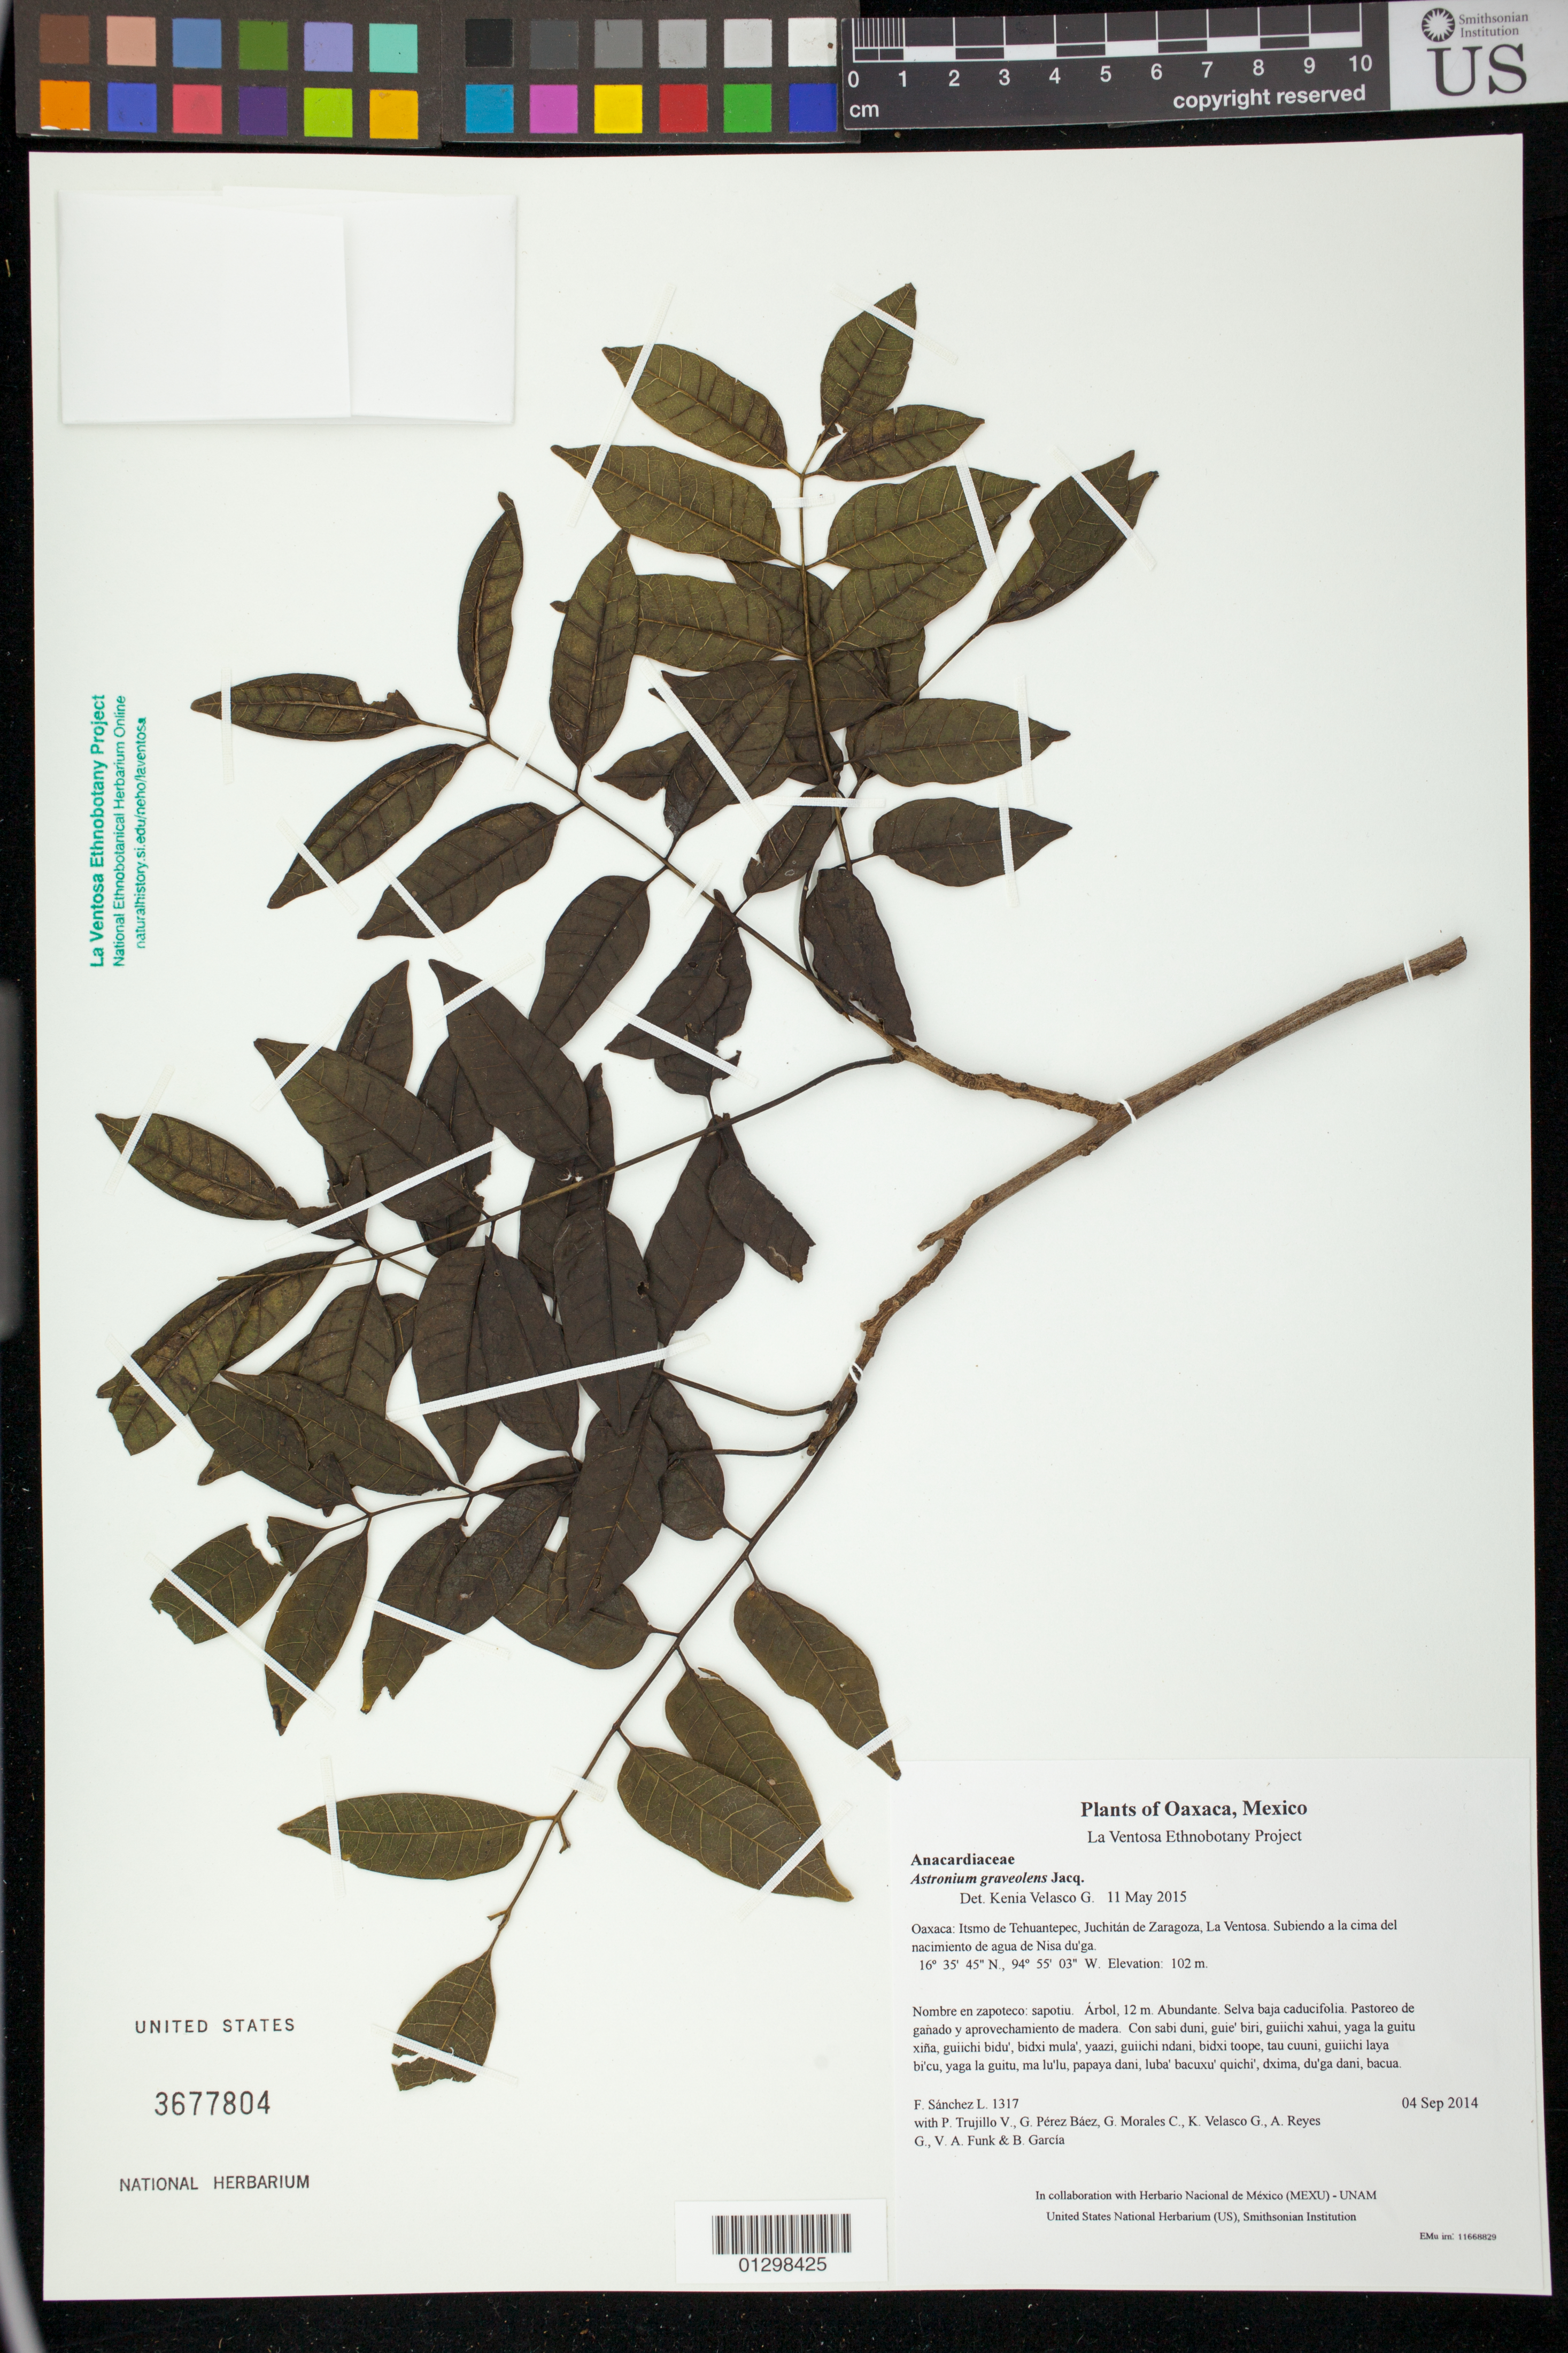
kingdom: Plantae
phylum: Tracheophyta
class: Magnoliopsida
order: Sapindales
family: Anacardiaceae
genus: Astronium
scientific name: Astronium graveolens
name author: Jacq.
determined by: Velasco G., Kenia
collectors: F. Sánchez L., P. Trujillo V., G. Pérez Báez, G. Morales C., K. Velasco G., A. Reyes G., V. Funk & B. García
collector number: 1317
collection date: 2014-09-04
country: Mexico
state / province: Oaxaca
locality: Itsmo de Tehuantepec, Juchitán de Zaragoza, La Ventosa. Subiendo a la cima del nacimiento de agua de Nisa du'ga.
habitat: Selva baja caducifolia. Pastoreo de ganado y aprovechamiento de madera.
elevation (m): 102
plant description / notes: MEXU, US; Yaga. 12 m. Stale.; sapotillo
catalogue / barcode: US 3677804